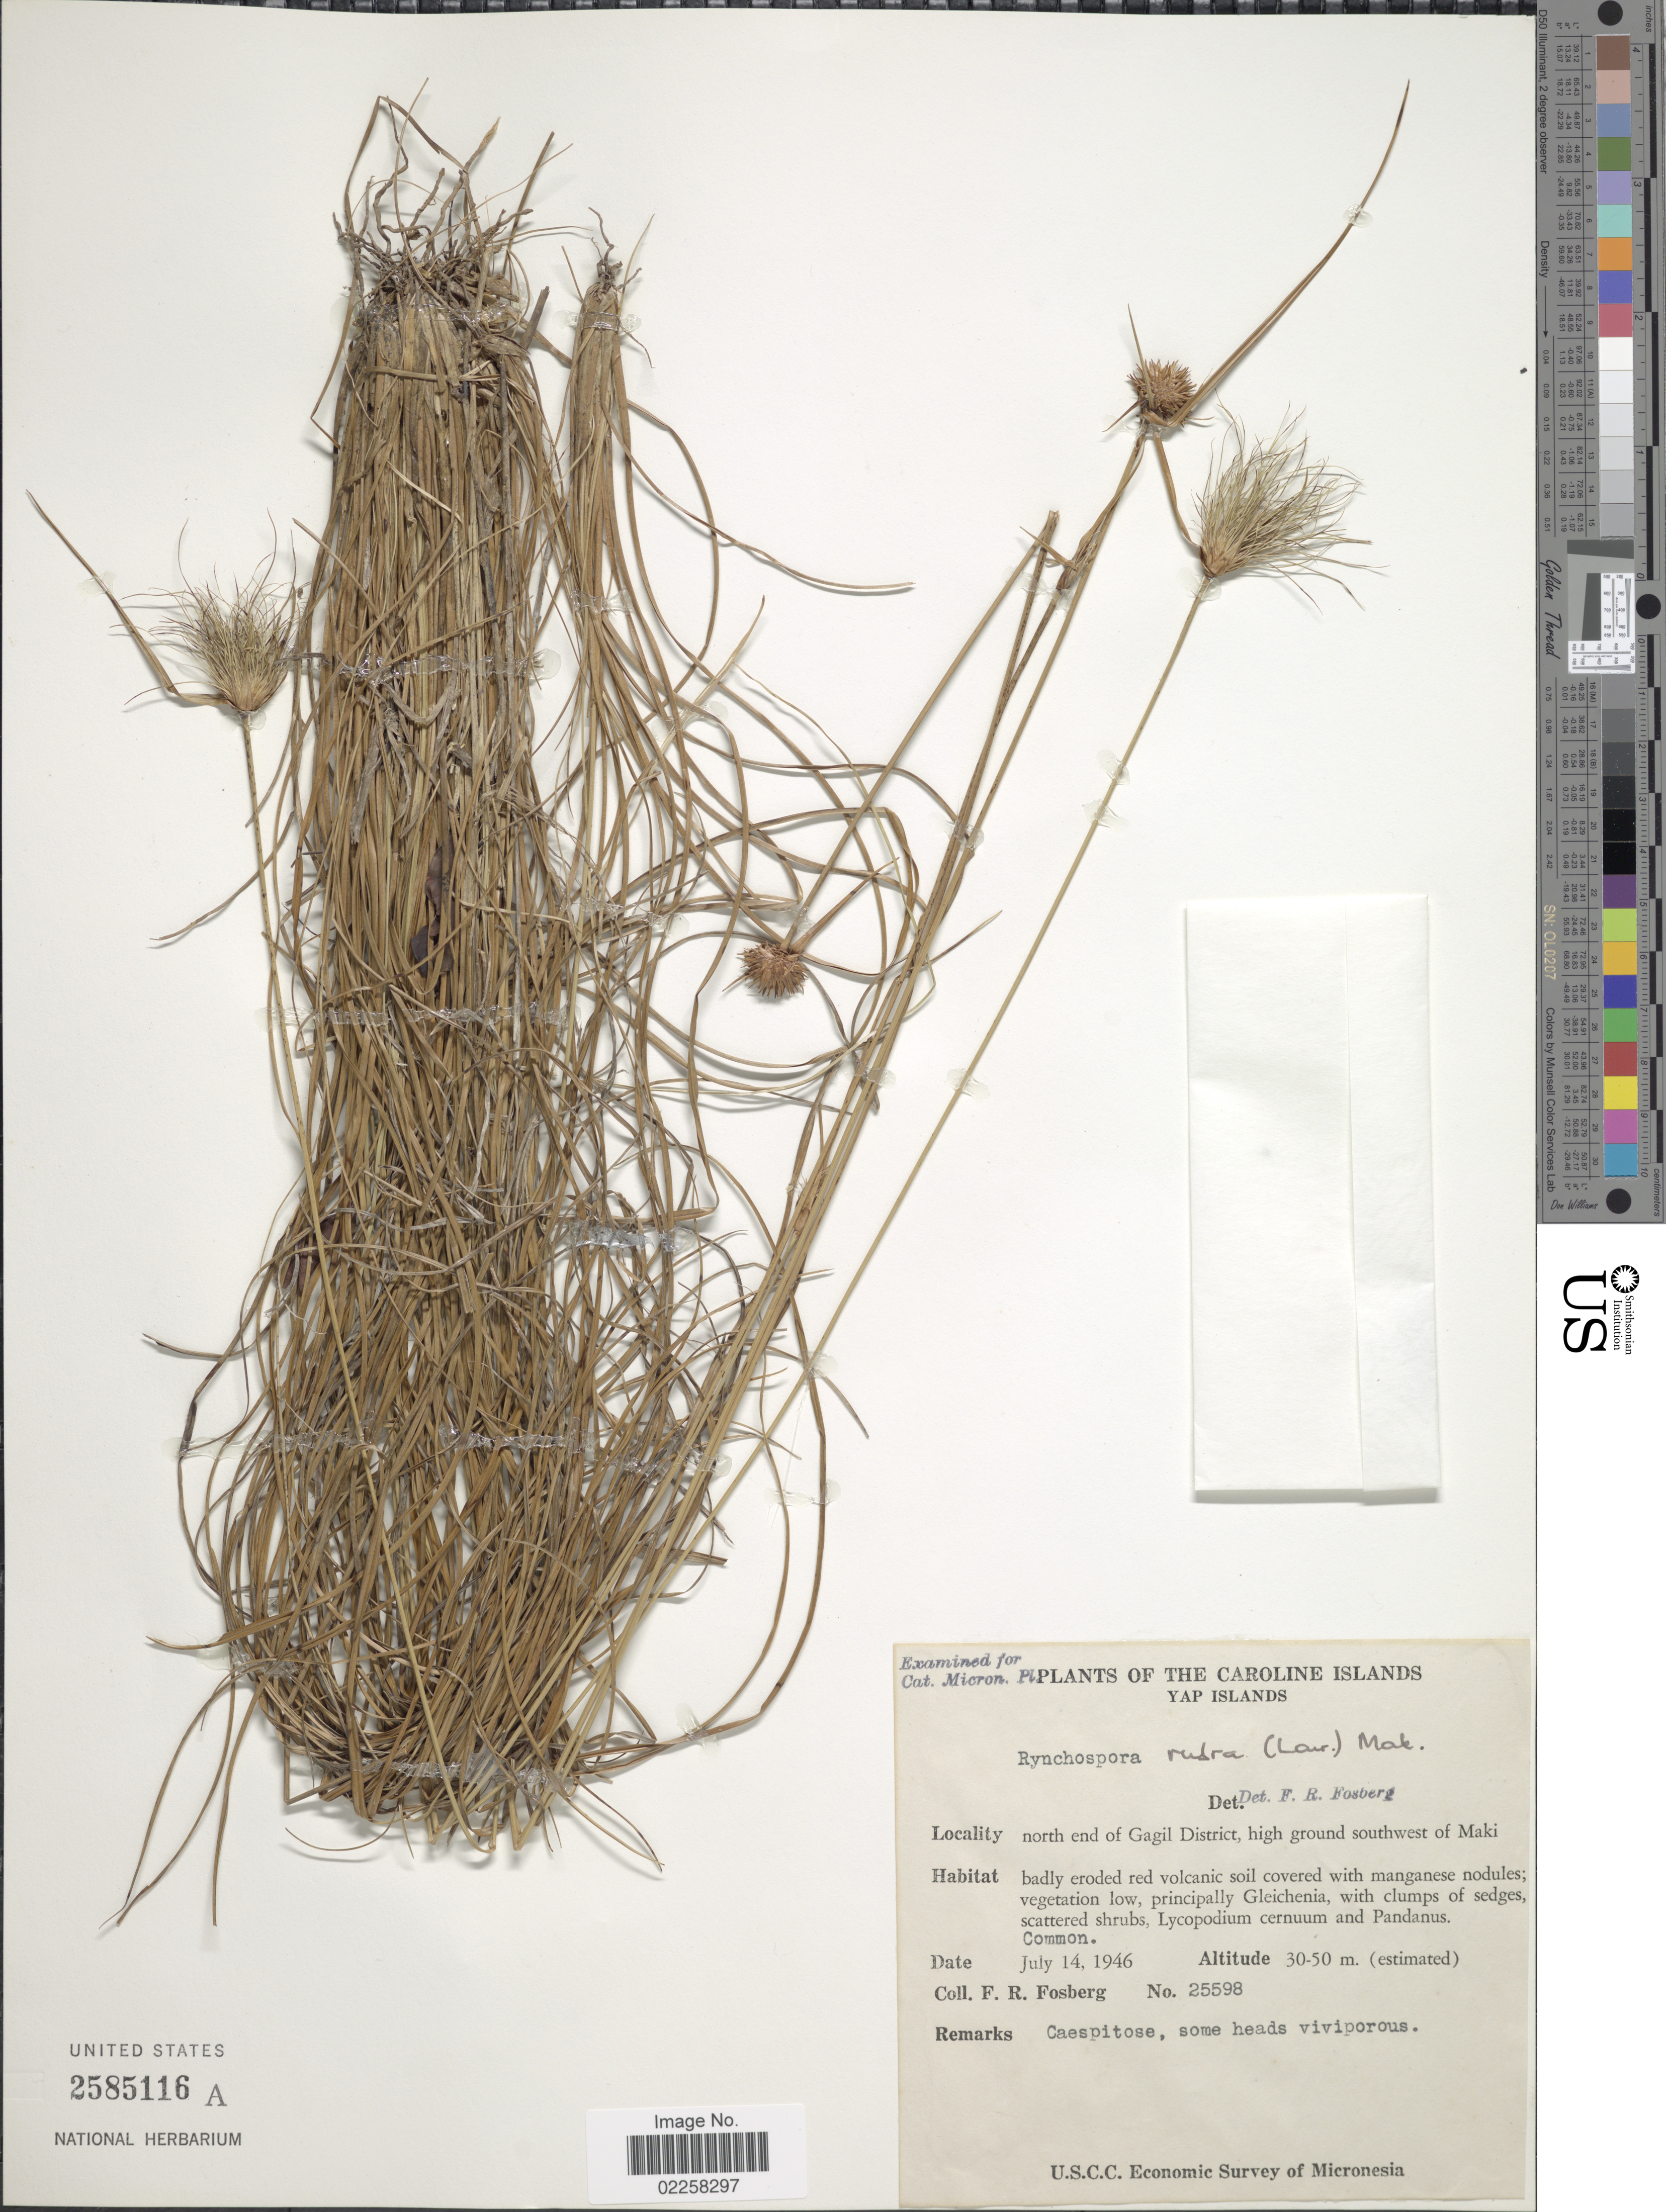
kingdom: Plantae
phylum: Tracheophyta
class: Liliopsida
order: Poales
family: Cyperaceae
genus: Rhynchospora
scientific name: Rhynchospora rubra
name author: (Lour.) Makino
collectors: F. R. Fosberg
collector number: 25598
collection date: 1946-07-14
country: Micronesia, Federated States of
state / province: Yap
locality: The Caroline Islands, Yap Islands, north end of Gagil District, high ground southwest of Maki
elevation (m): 30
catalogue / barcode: US 2585116A